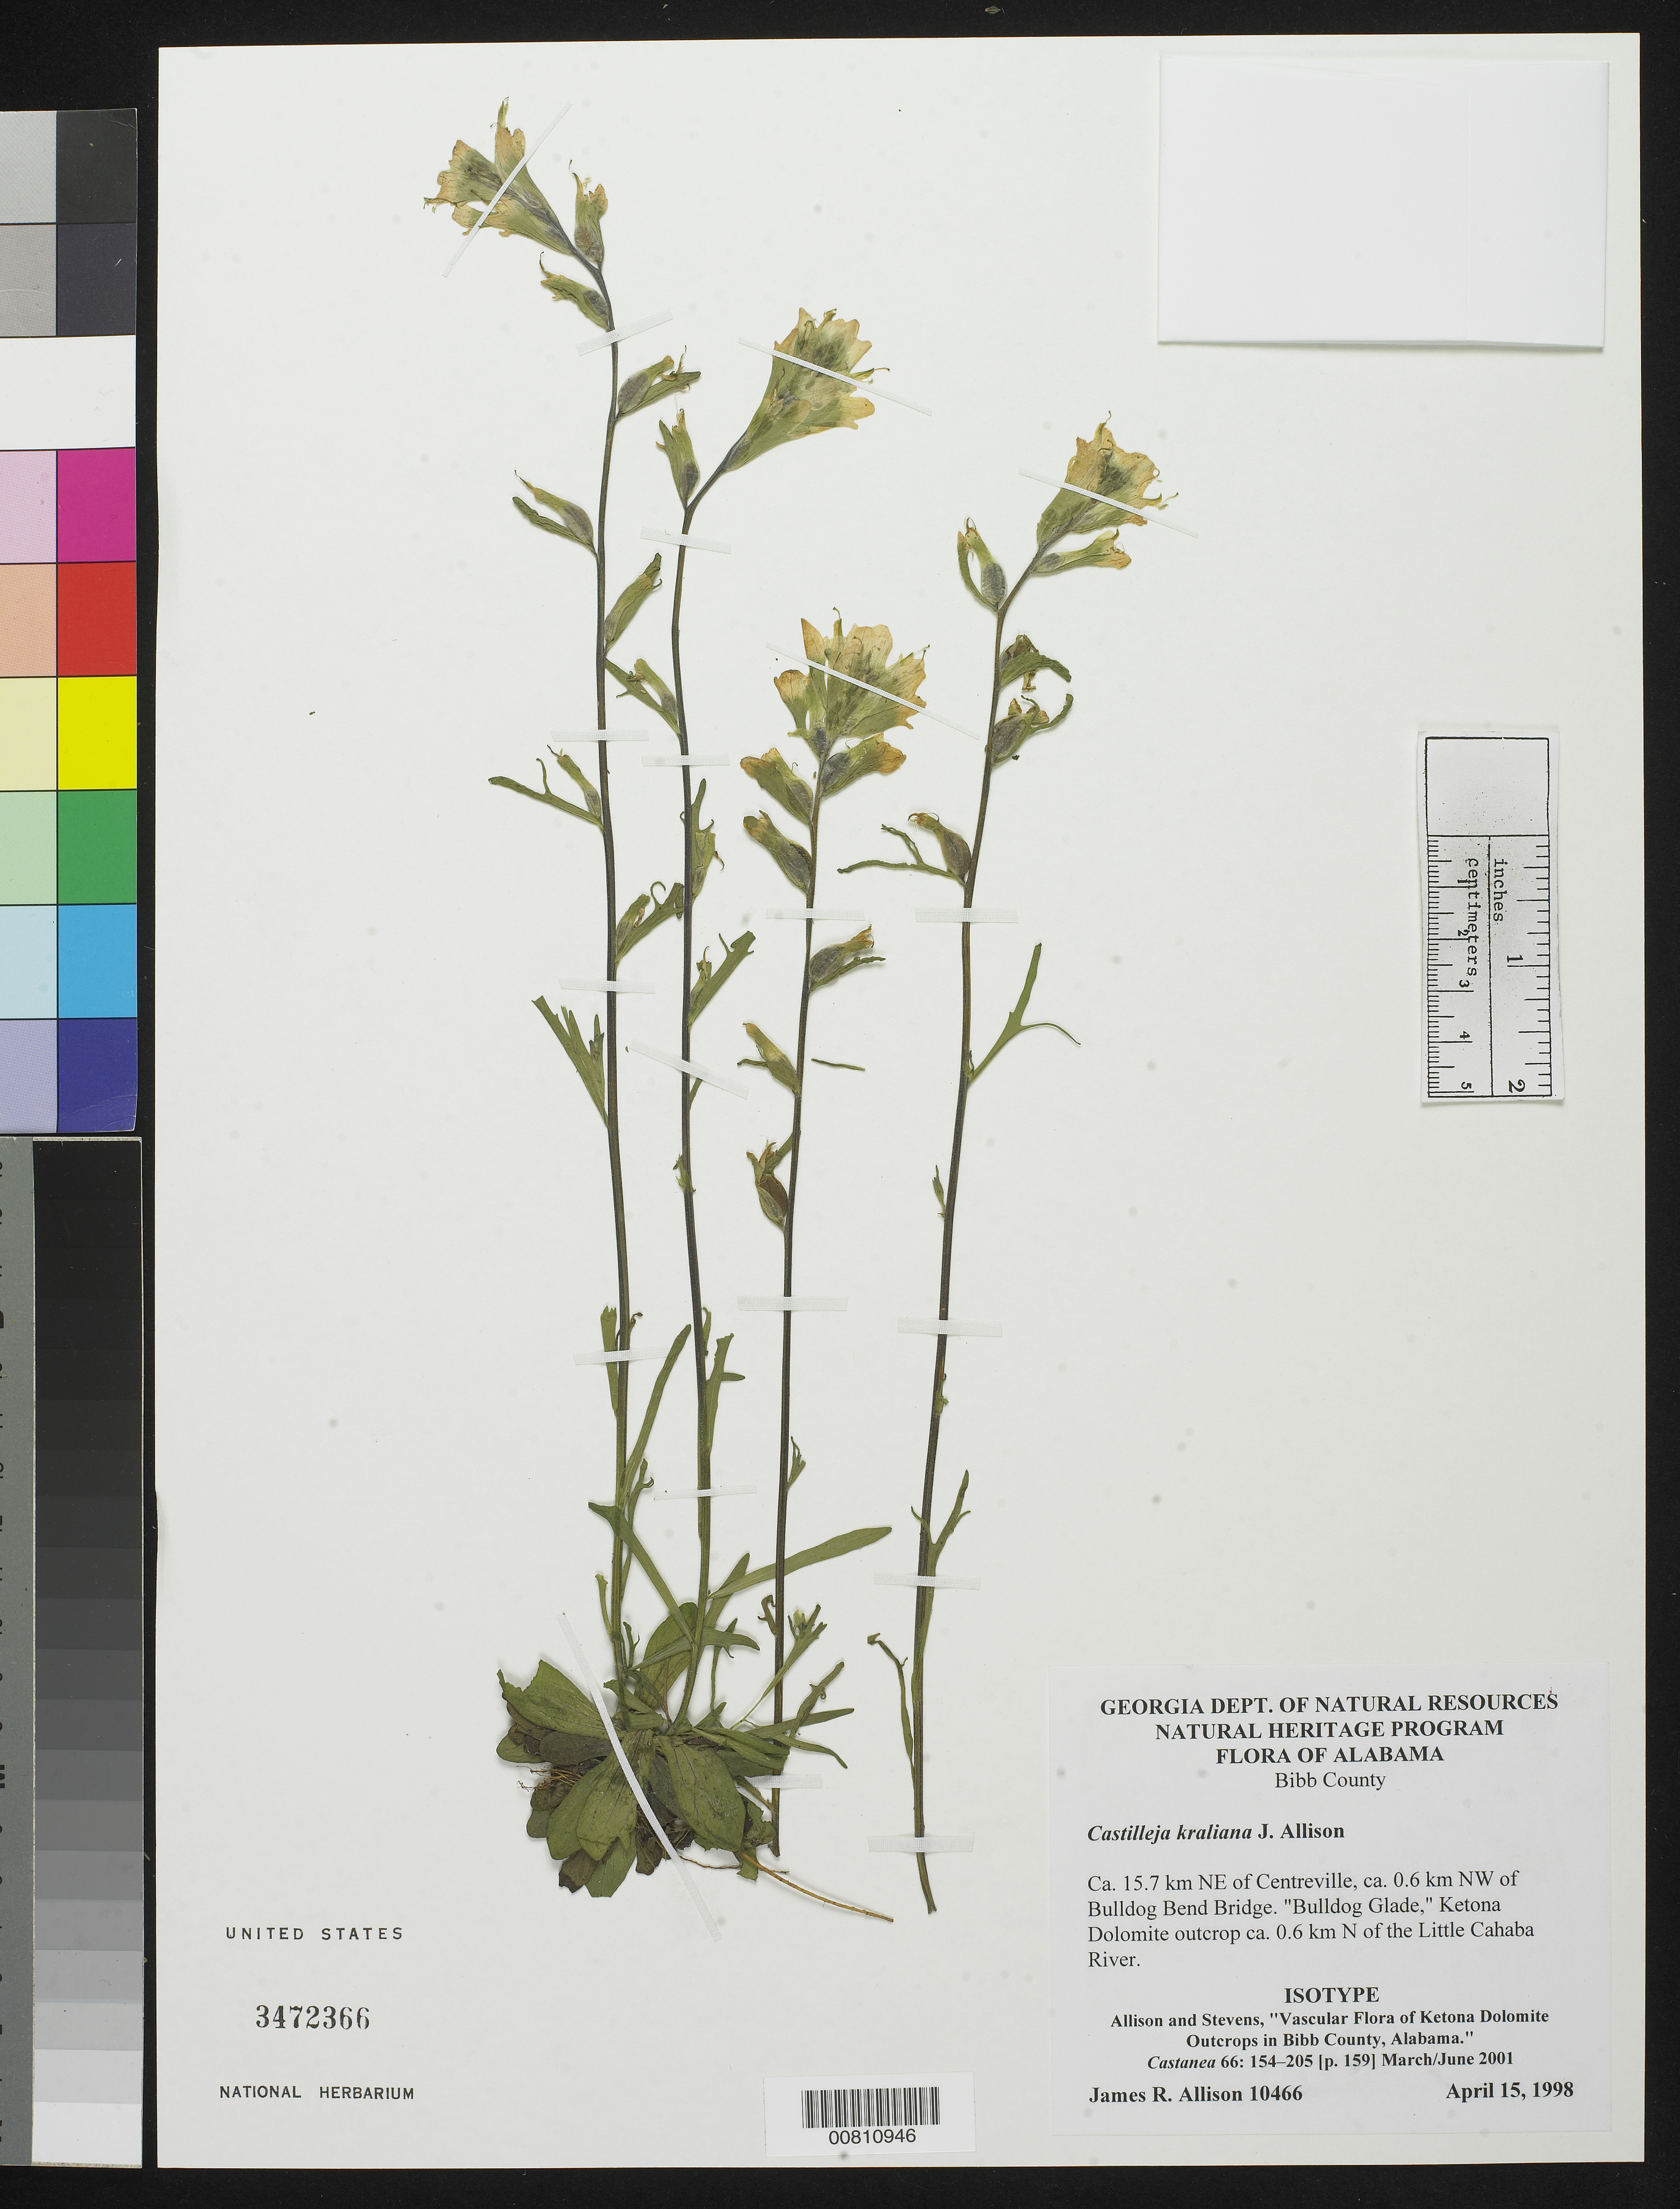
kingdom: Plantae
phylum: Tracheophyta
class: Magnoliopsida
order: Lamiales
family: Orobanchaceae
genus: Castilleja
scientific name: Castilleja kraliana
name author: J.R. Allison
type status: Isotype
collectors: J. R. Allison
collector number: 10466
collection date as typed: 15 Apr 1998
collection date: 1998-04-15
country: United States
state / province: Alabama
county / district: Bibb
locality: Ca. 15.7 km NE of Centreville, ca. 0.6 km NW of Bulldog Bend Bridge. "Bulldog Glade," Ketona Dolomite outcrop ca. 0.6 km N of the Little Cahaba River.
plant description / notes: Holotype at NY.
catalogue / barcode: US 3472366